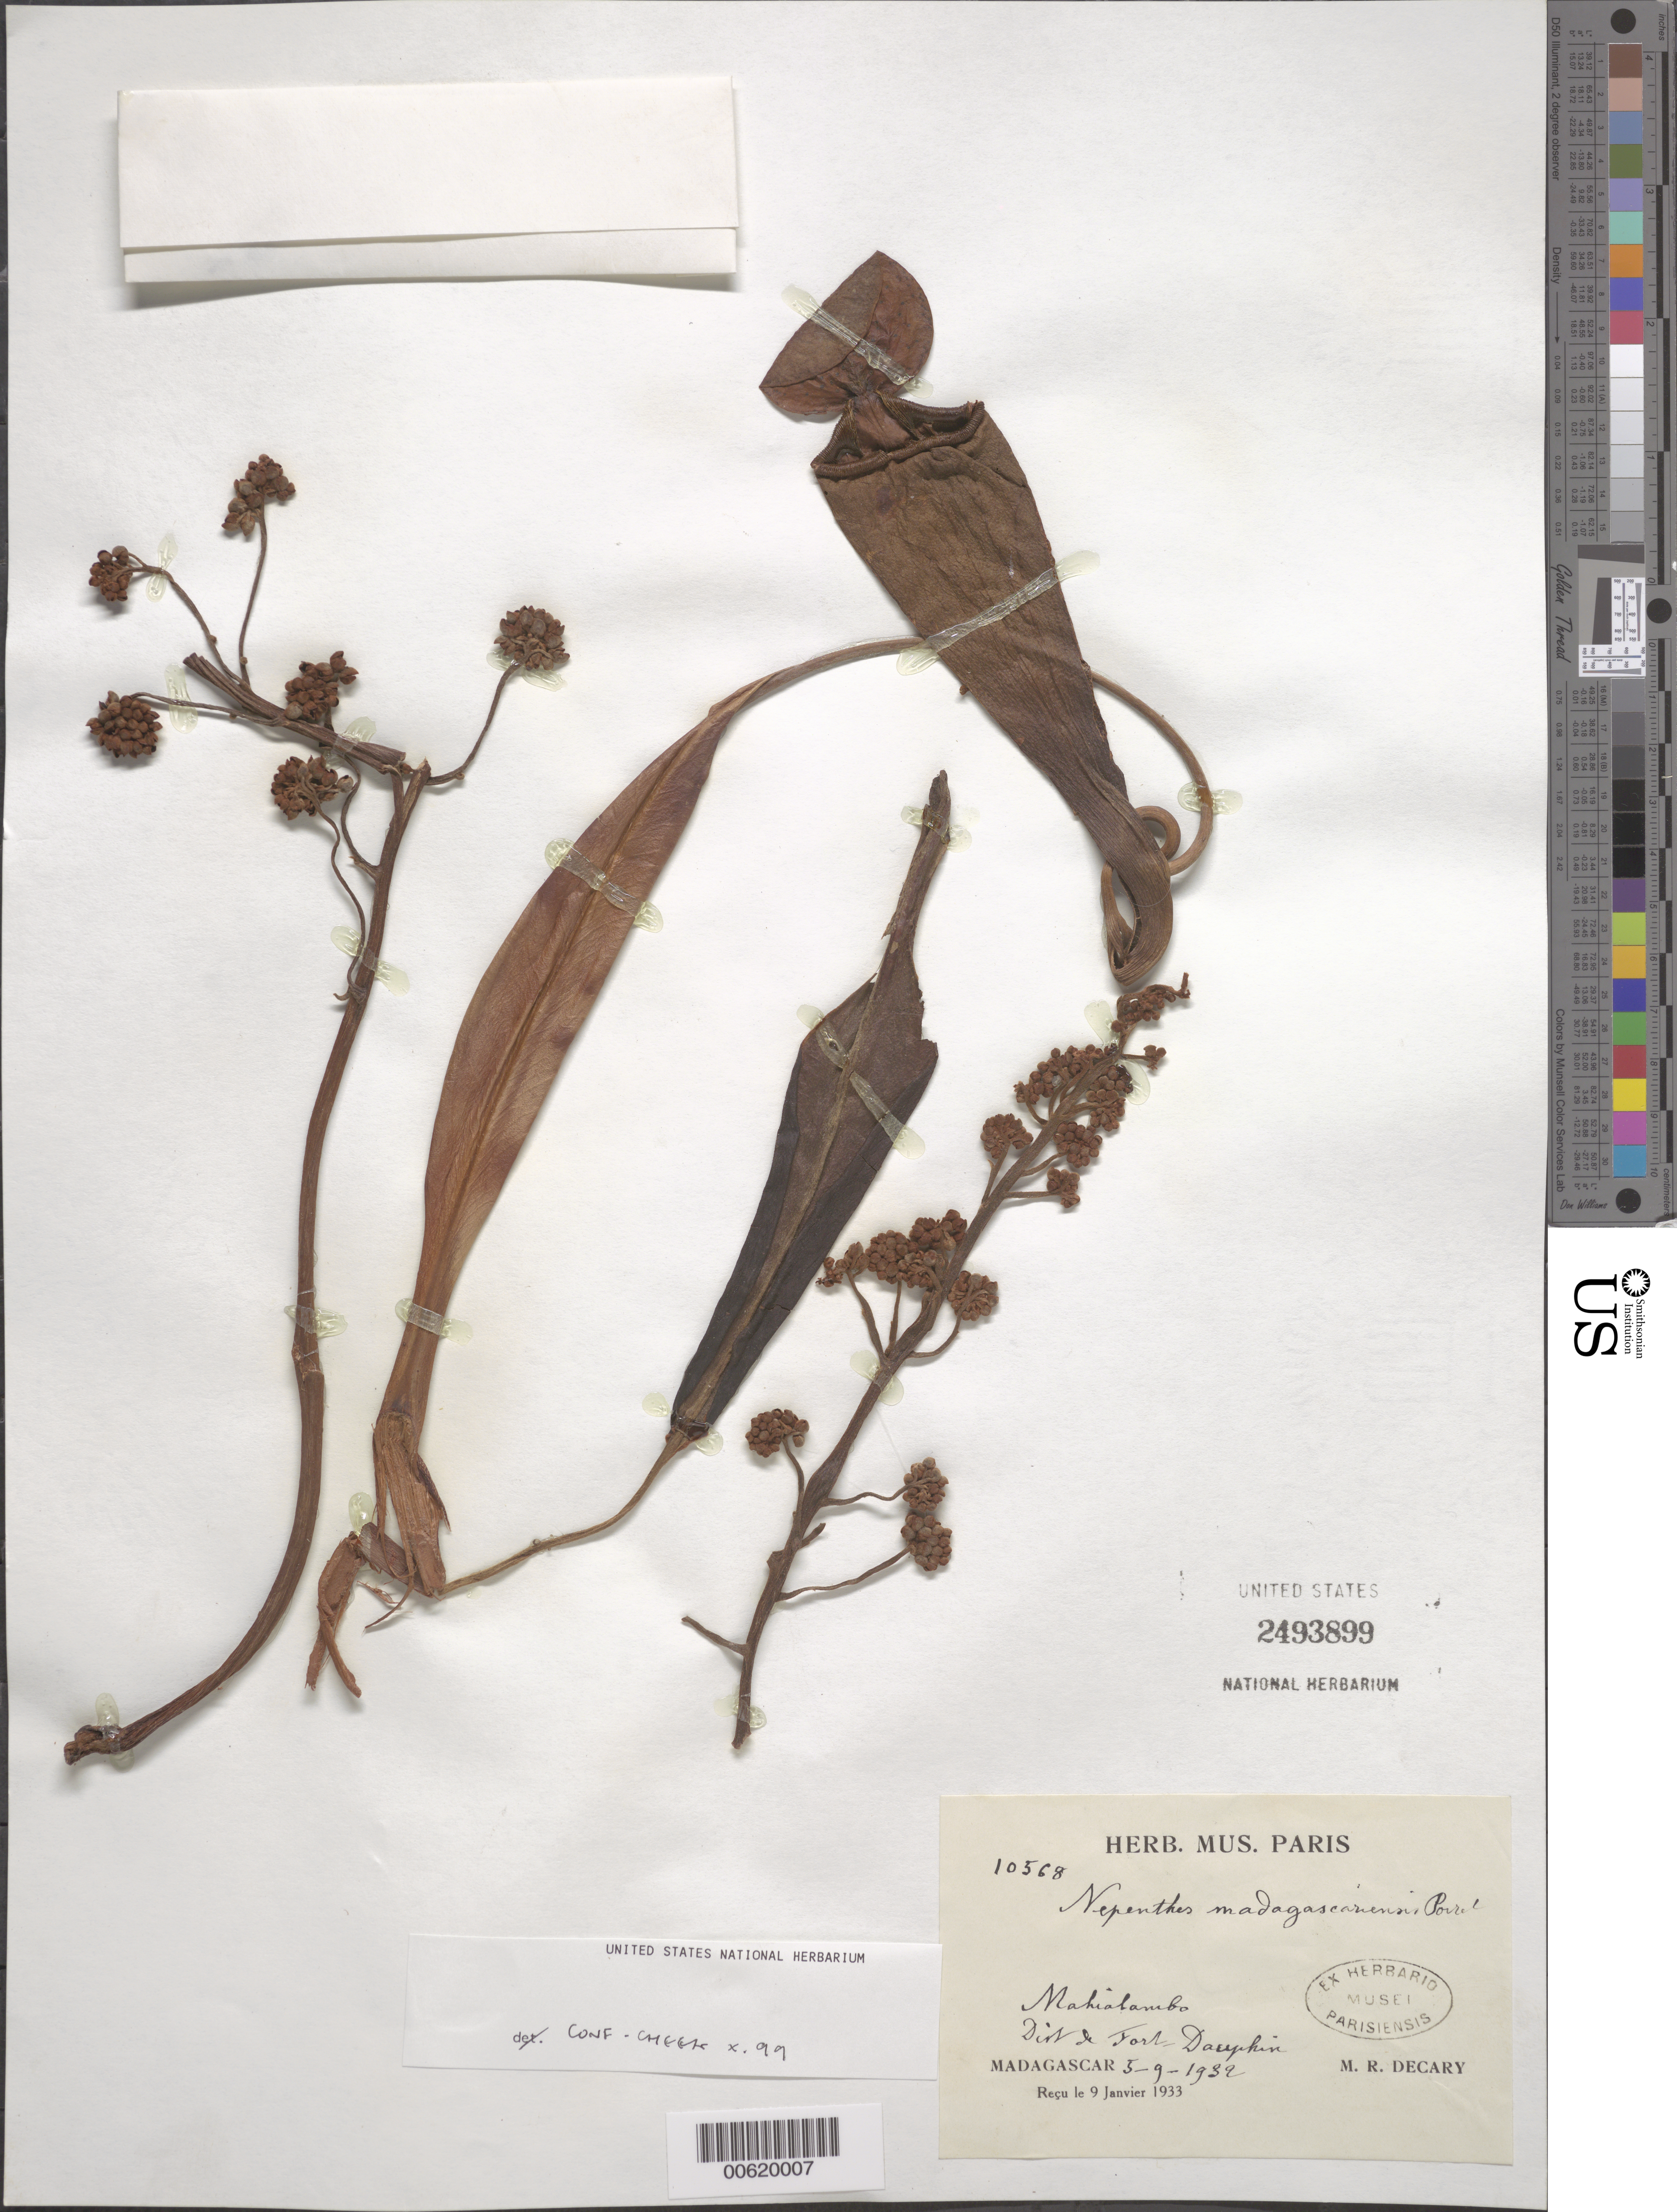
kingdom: Plantae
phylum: Tracheophyta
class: Magnoliopsida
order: Caryophyllales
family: Nepenthaceae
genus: Nepenthes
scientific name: Nepenthes madagascariensis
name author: Poir.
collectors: R. Decary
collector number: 10568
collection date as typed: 05 Sep 1932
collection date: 1932-09-05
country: Madagascar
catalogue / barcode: US 2493899